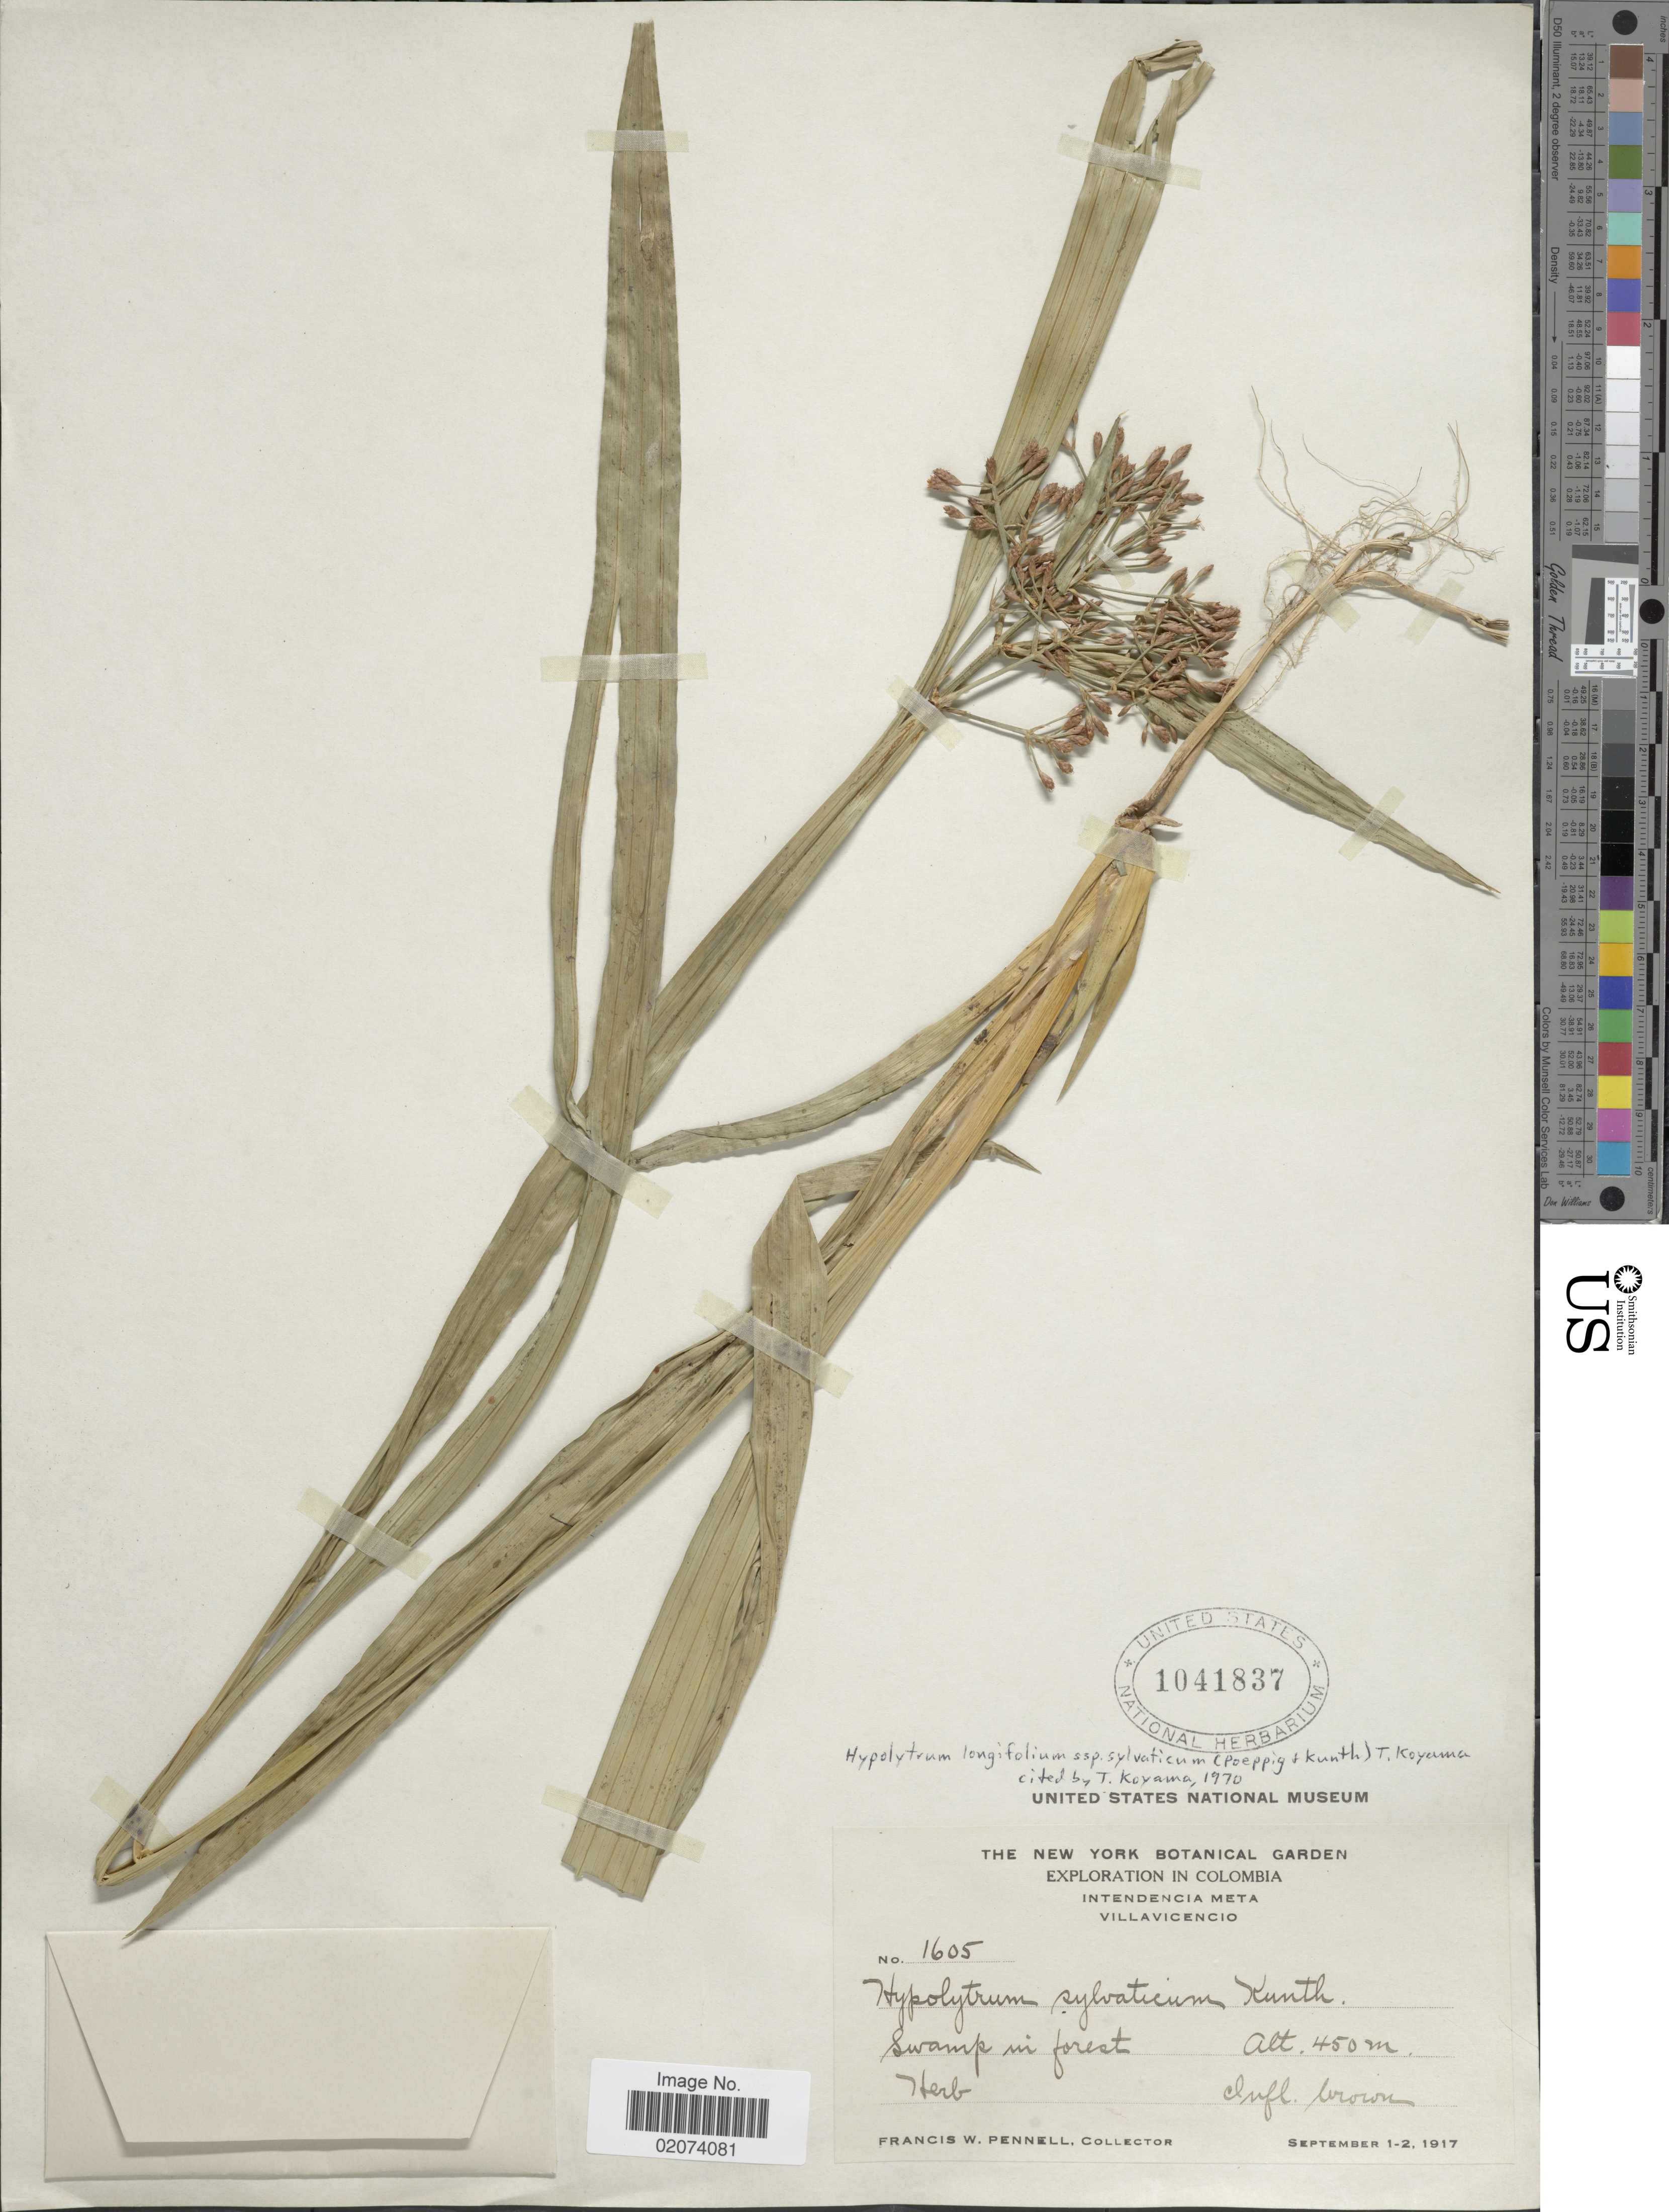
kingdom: Plantae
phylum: Tracheophyta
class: Liliopsida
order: Poales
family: Cyperaceae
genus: Hypolytrum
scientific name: Hypolytrum sylvaticum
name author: Poepp. ex Kunth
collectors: F. W. Pennell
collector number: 1605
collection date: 1917-09-01/1917-09-02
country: Colombia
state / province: Meta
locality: Villavicencio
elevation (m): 450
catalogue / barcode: US 1041837